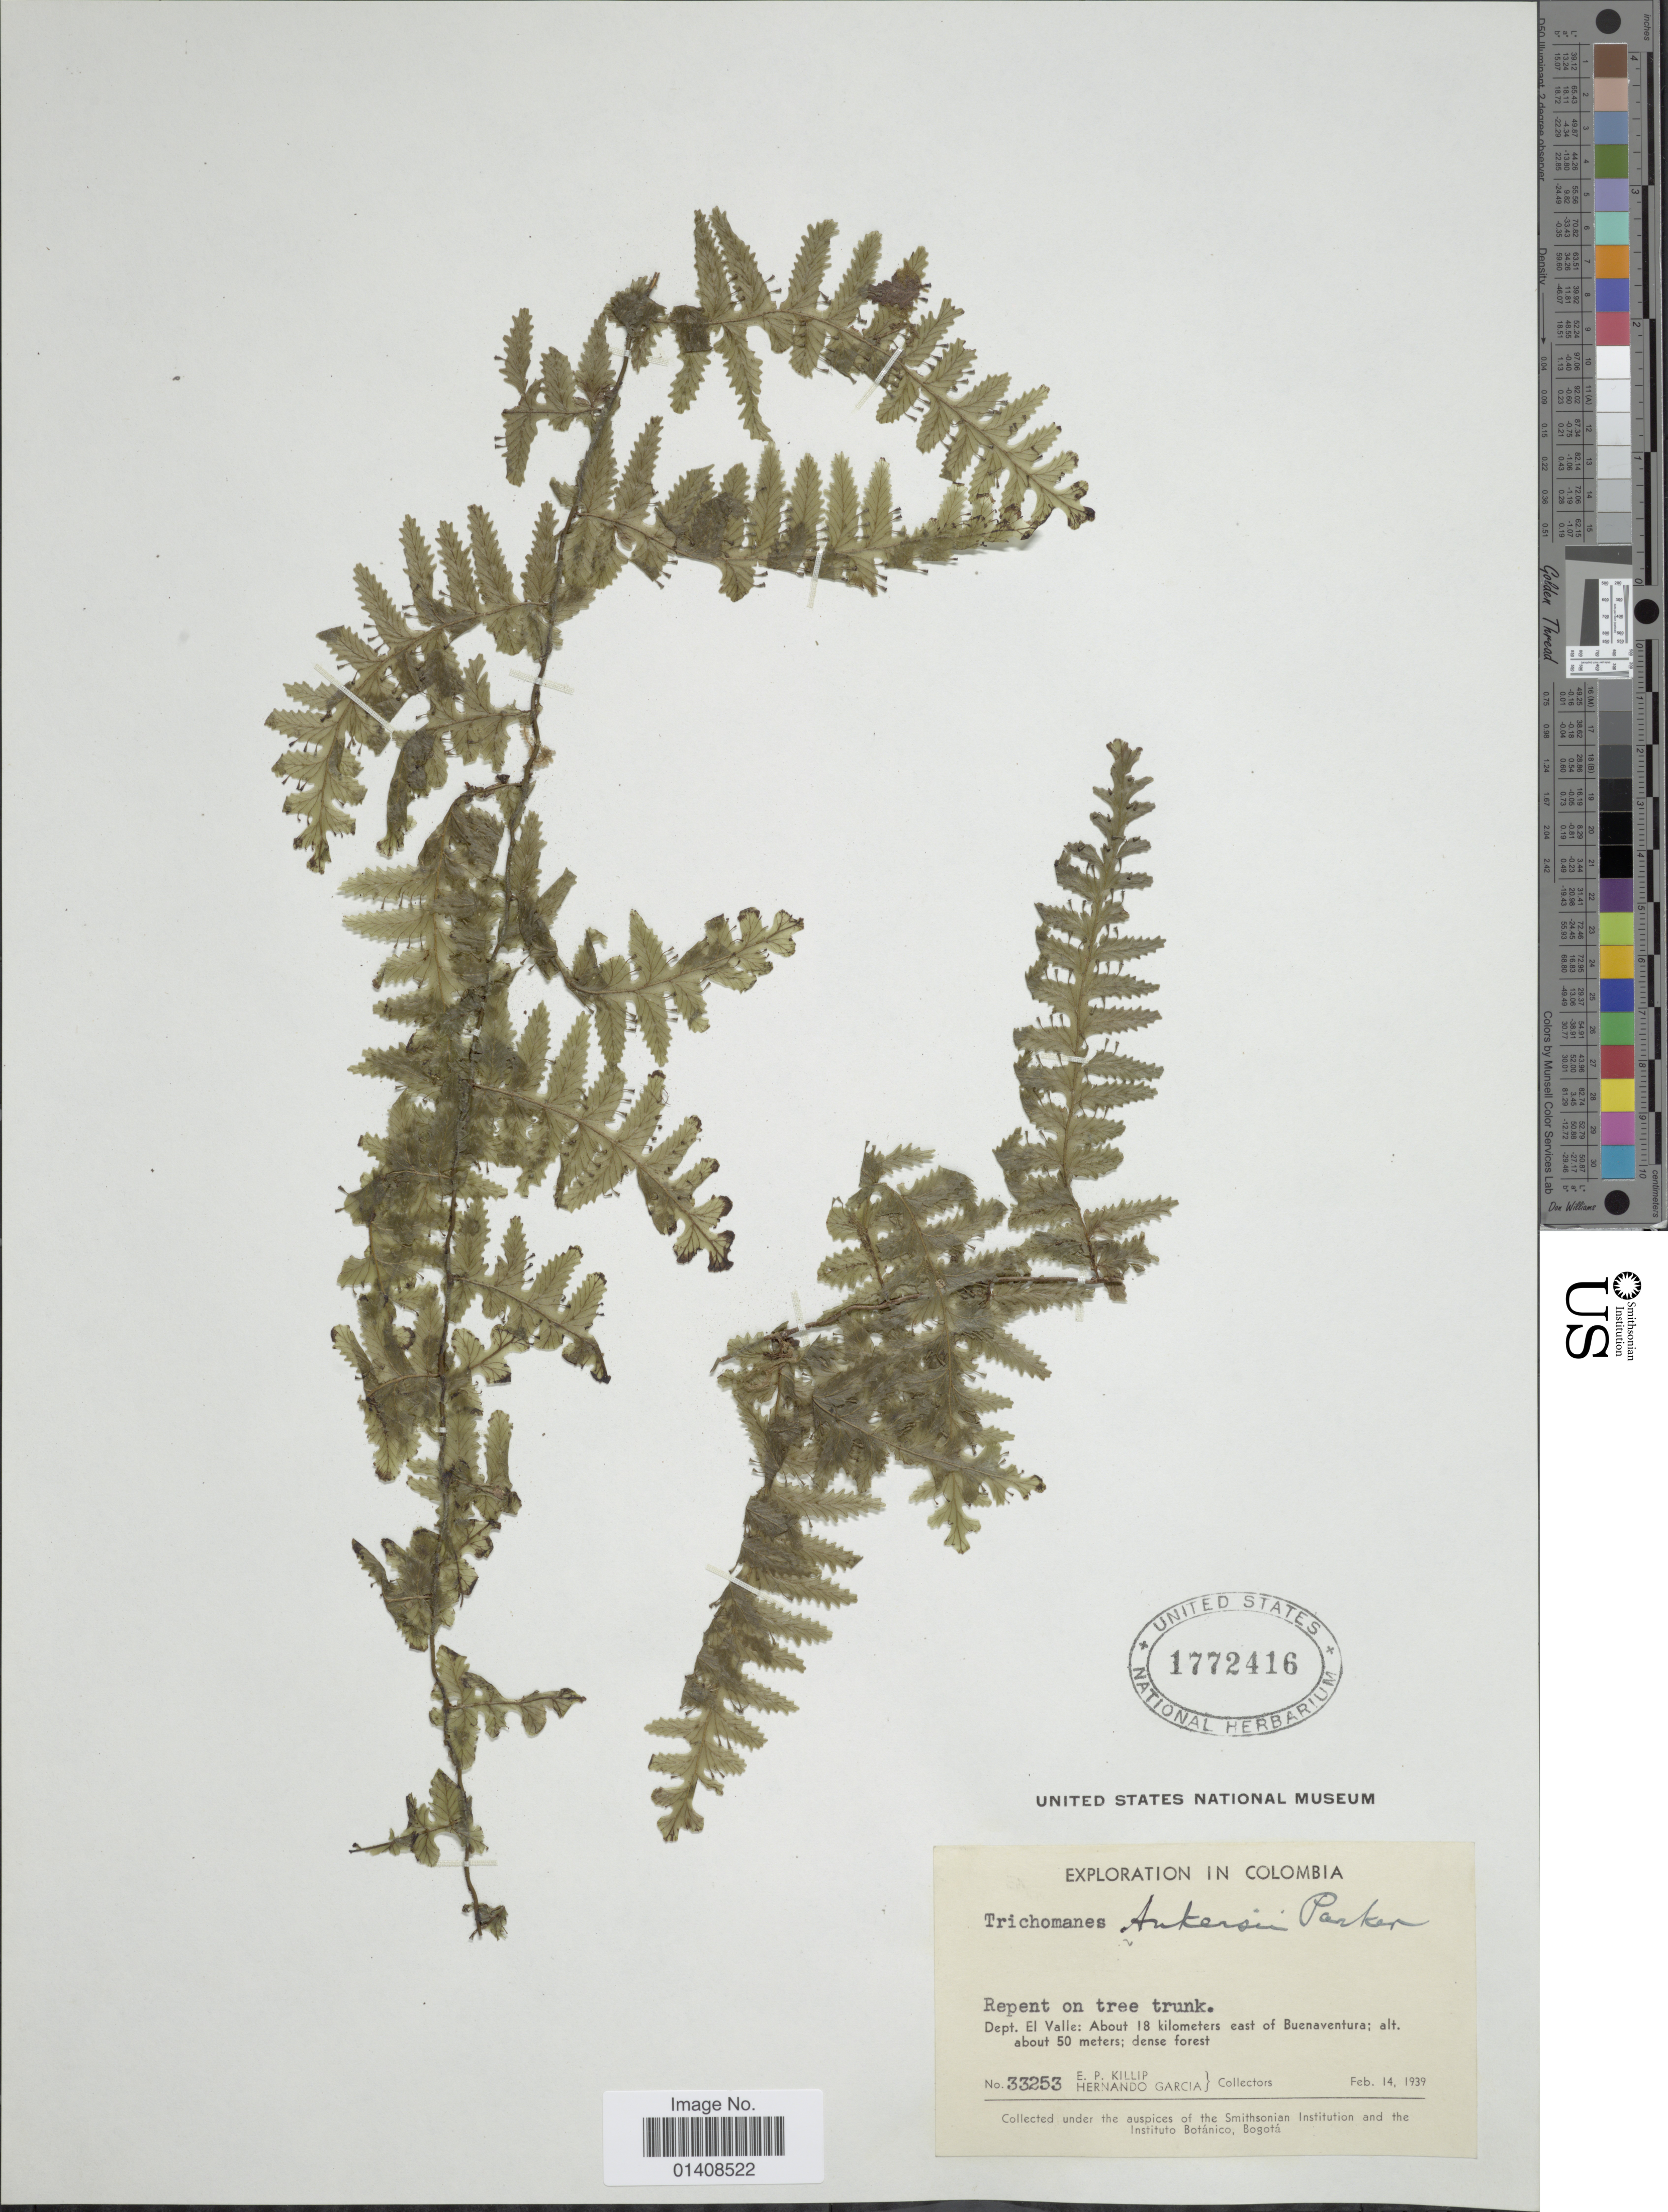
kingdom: Plantae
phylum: Tracheophyta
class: Polypodiopsida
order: Hymenophyllales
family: Hymenophyllaceae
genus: Trichomanes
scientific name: Trichomanes ankersii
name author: C. Parker ex Hook. & Grev.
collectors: E. P. Killip & H. Garcia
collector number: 33253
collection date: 1939-02-14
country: Colombia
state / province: Valle del Cauca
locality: Dept. El Valle: About 18 kilometers east of Buenaventura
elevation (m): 50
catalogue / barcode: US 1772416